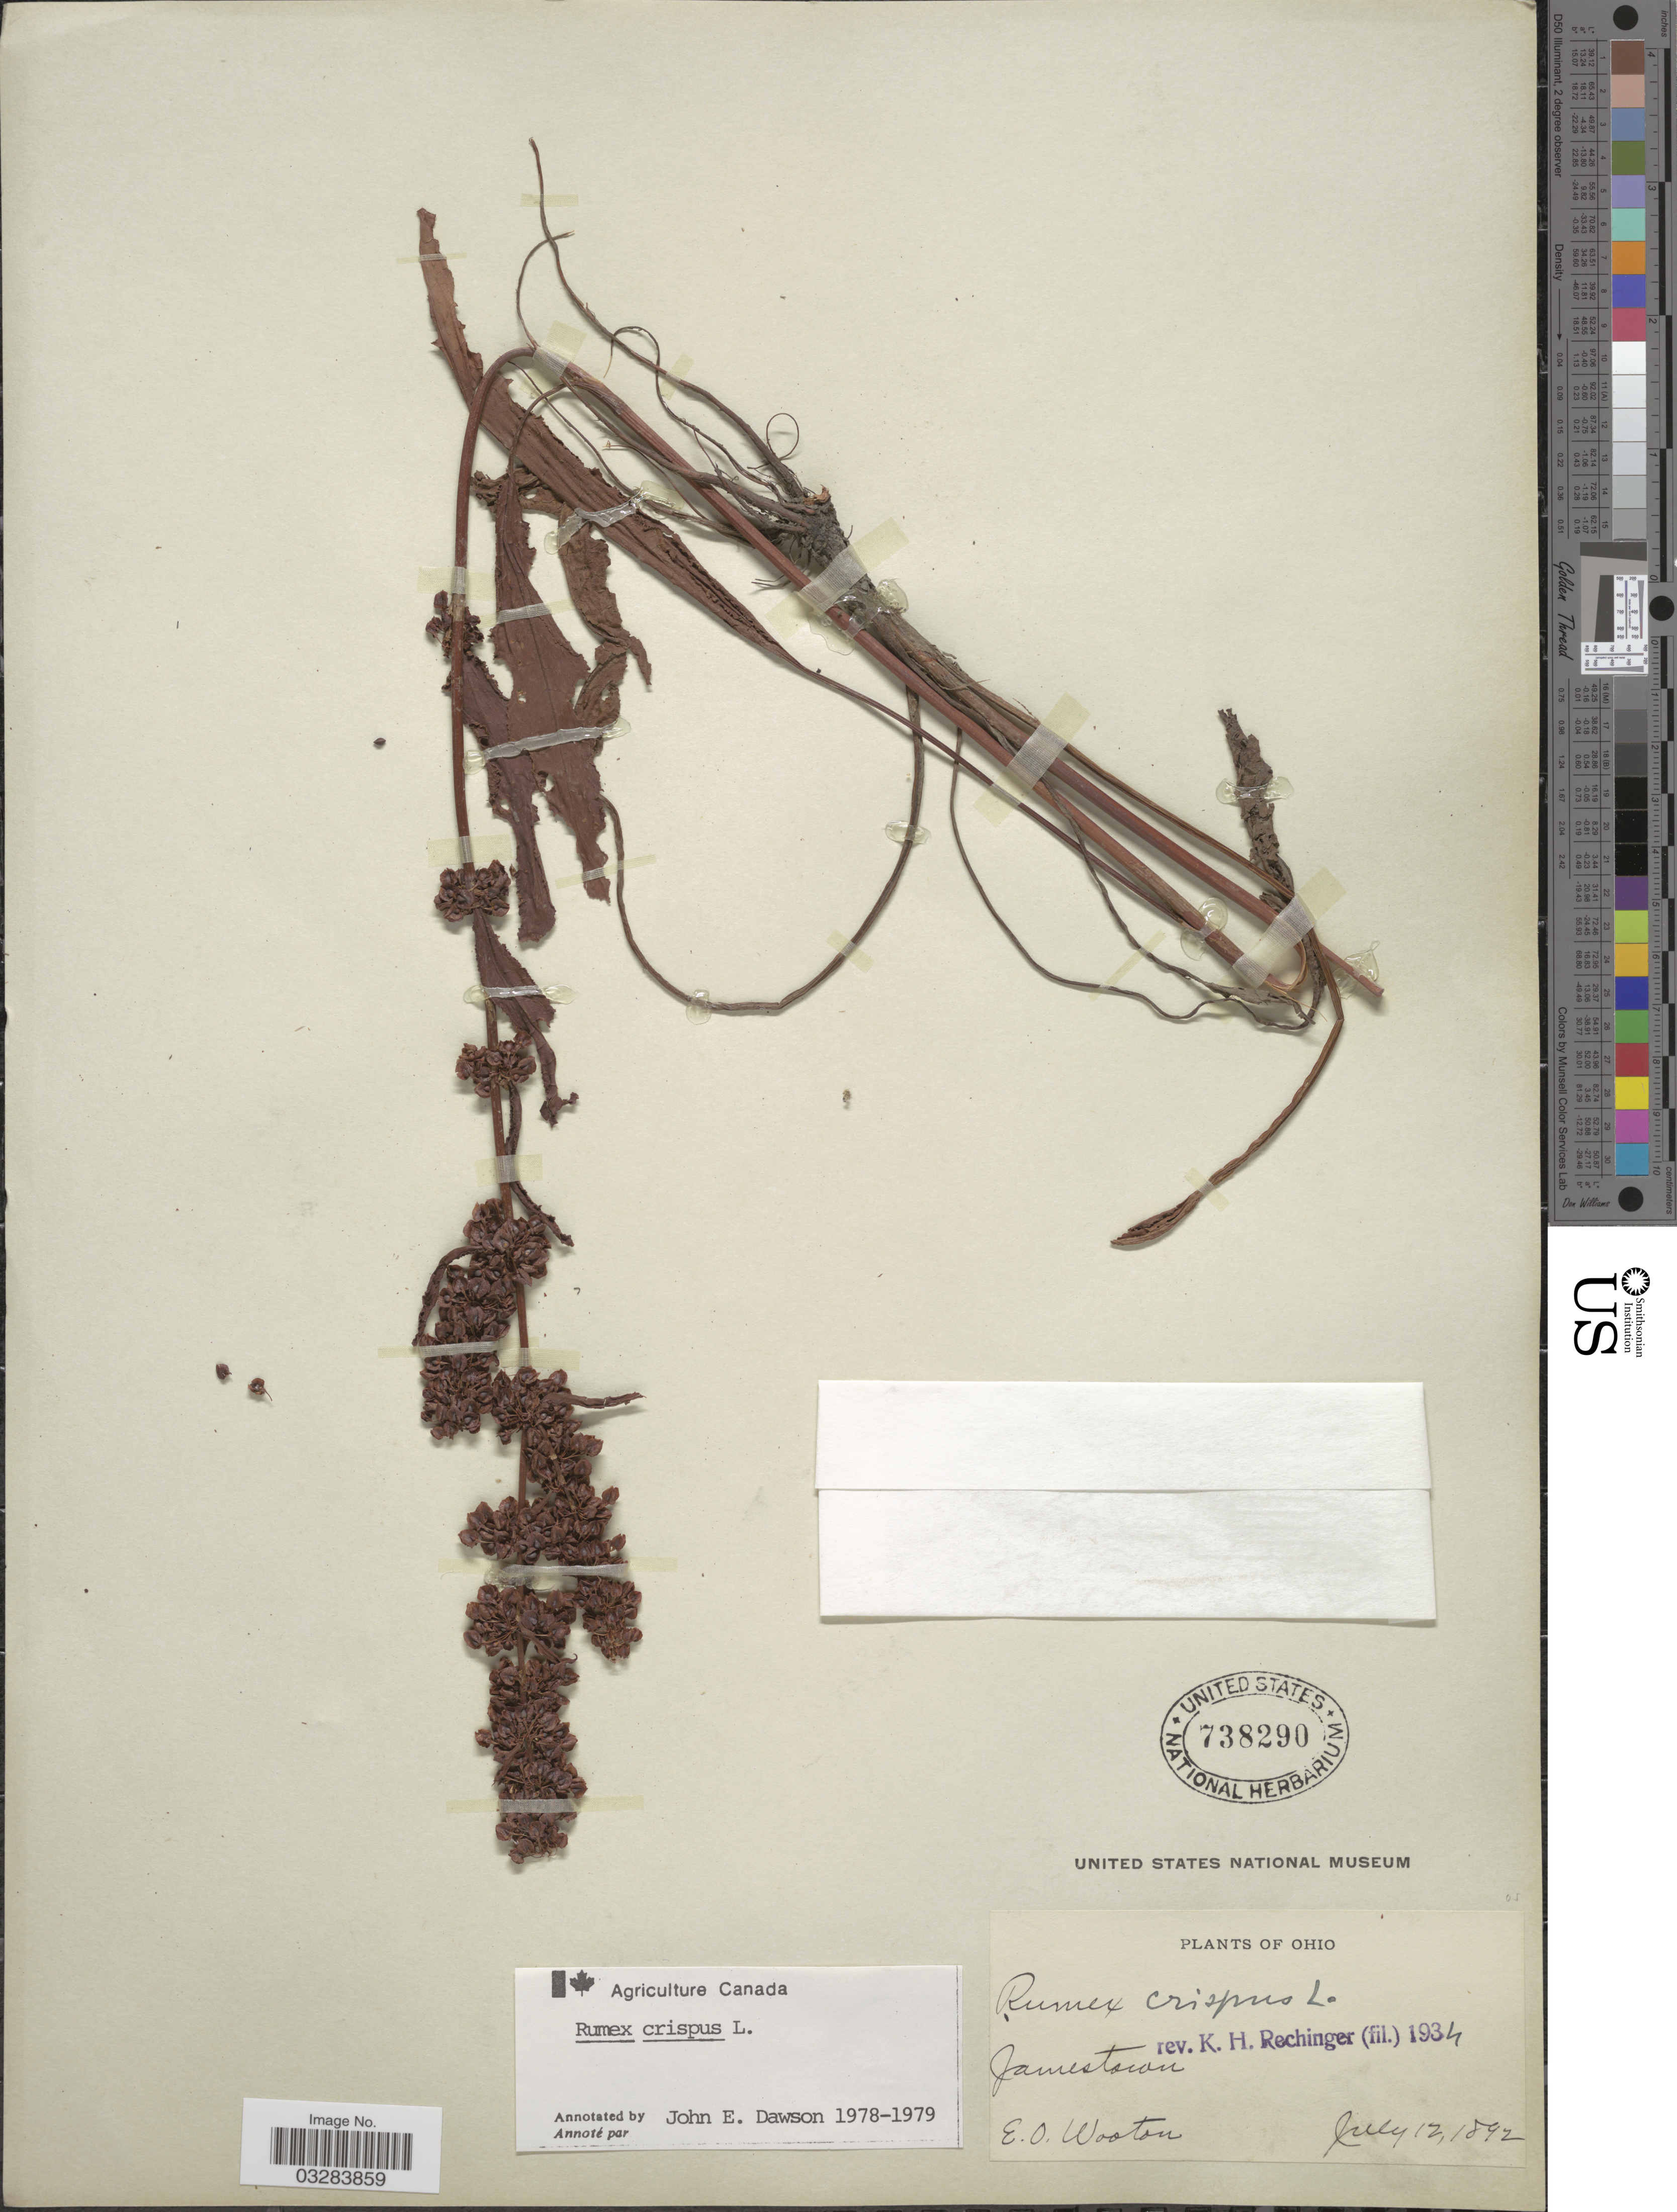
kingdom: Plantae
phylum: Tracheophyta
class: Magnoliopsida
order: Caryophyllales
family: Polygonaceae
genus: Rumex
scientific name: Rumex crispus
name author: L.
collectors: E. O. Wooton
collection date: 1892-07-12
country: United States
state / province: Ohio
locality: Jamestown.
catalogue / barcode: US 738290